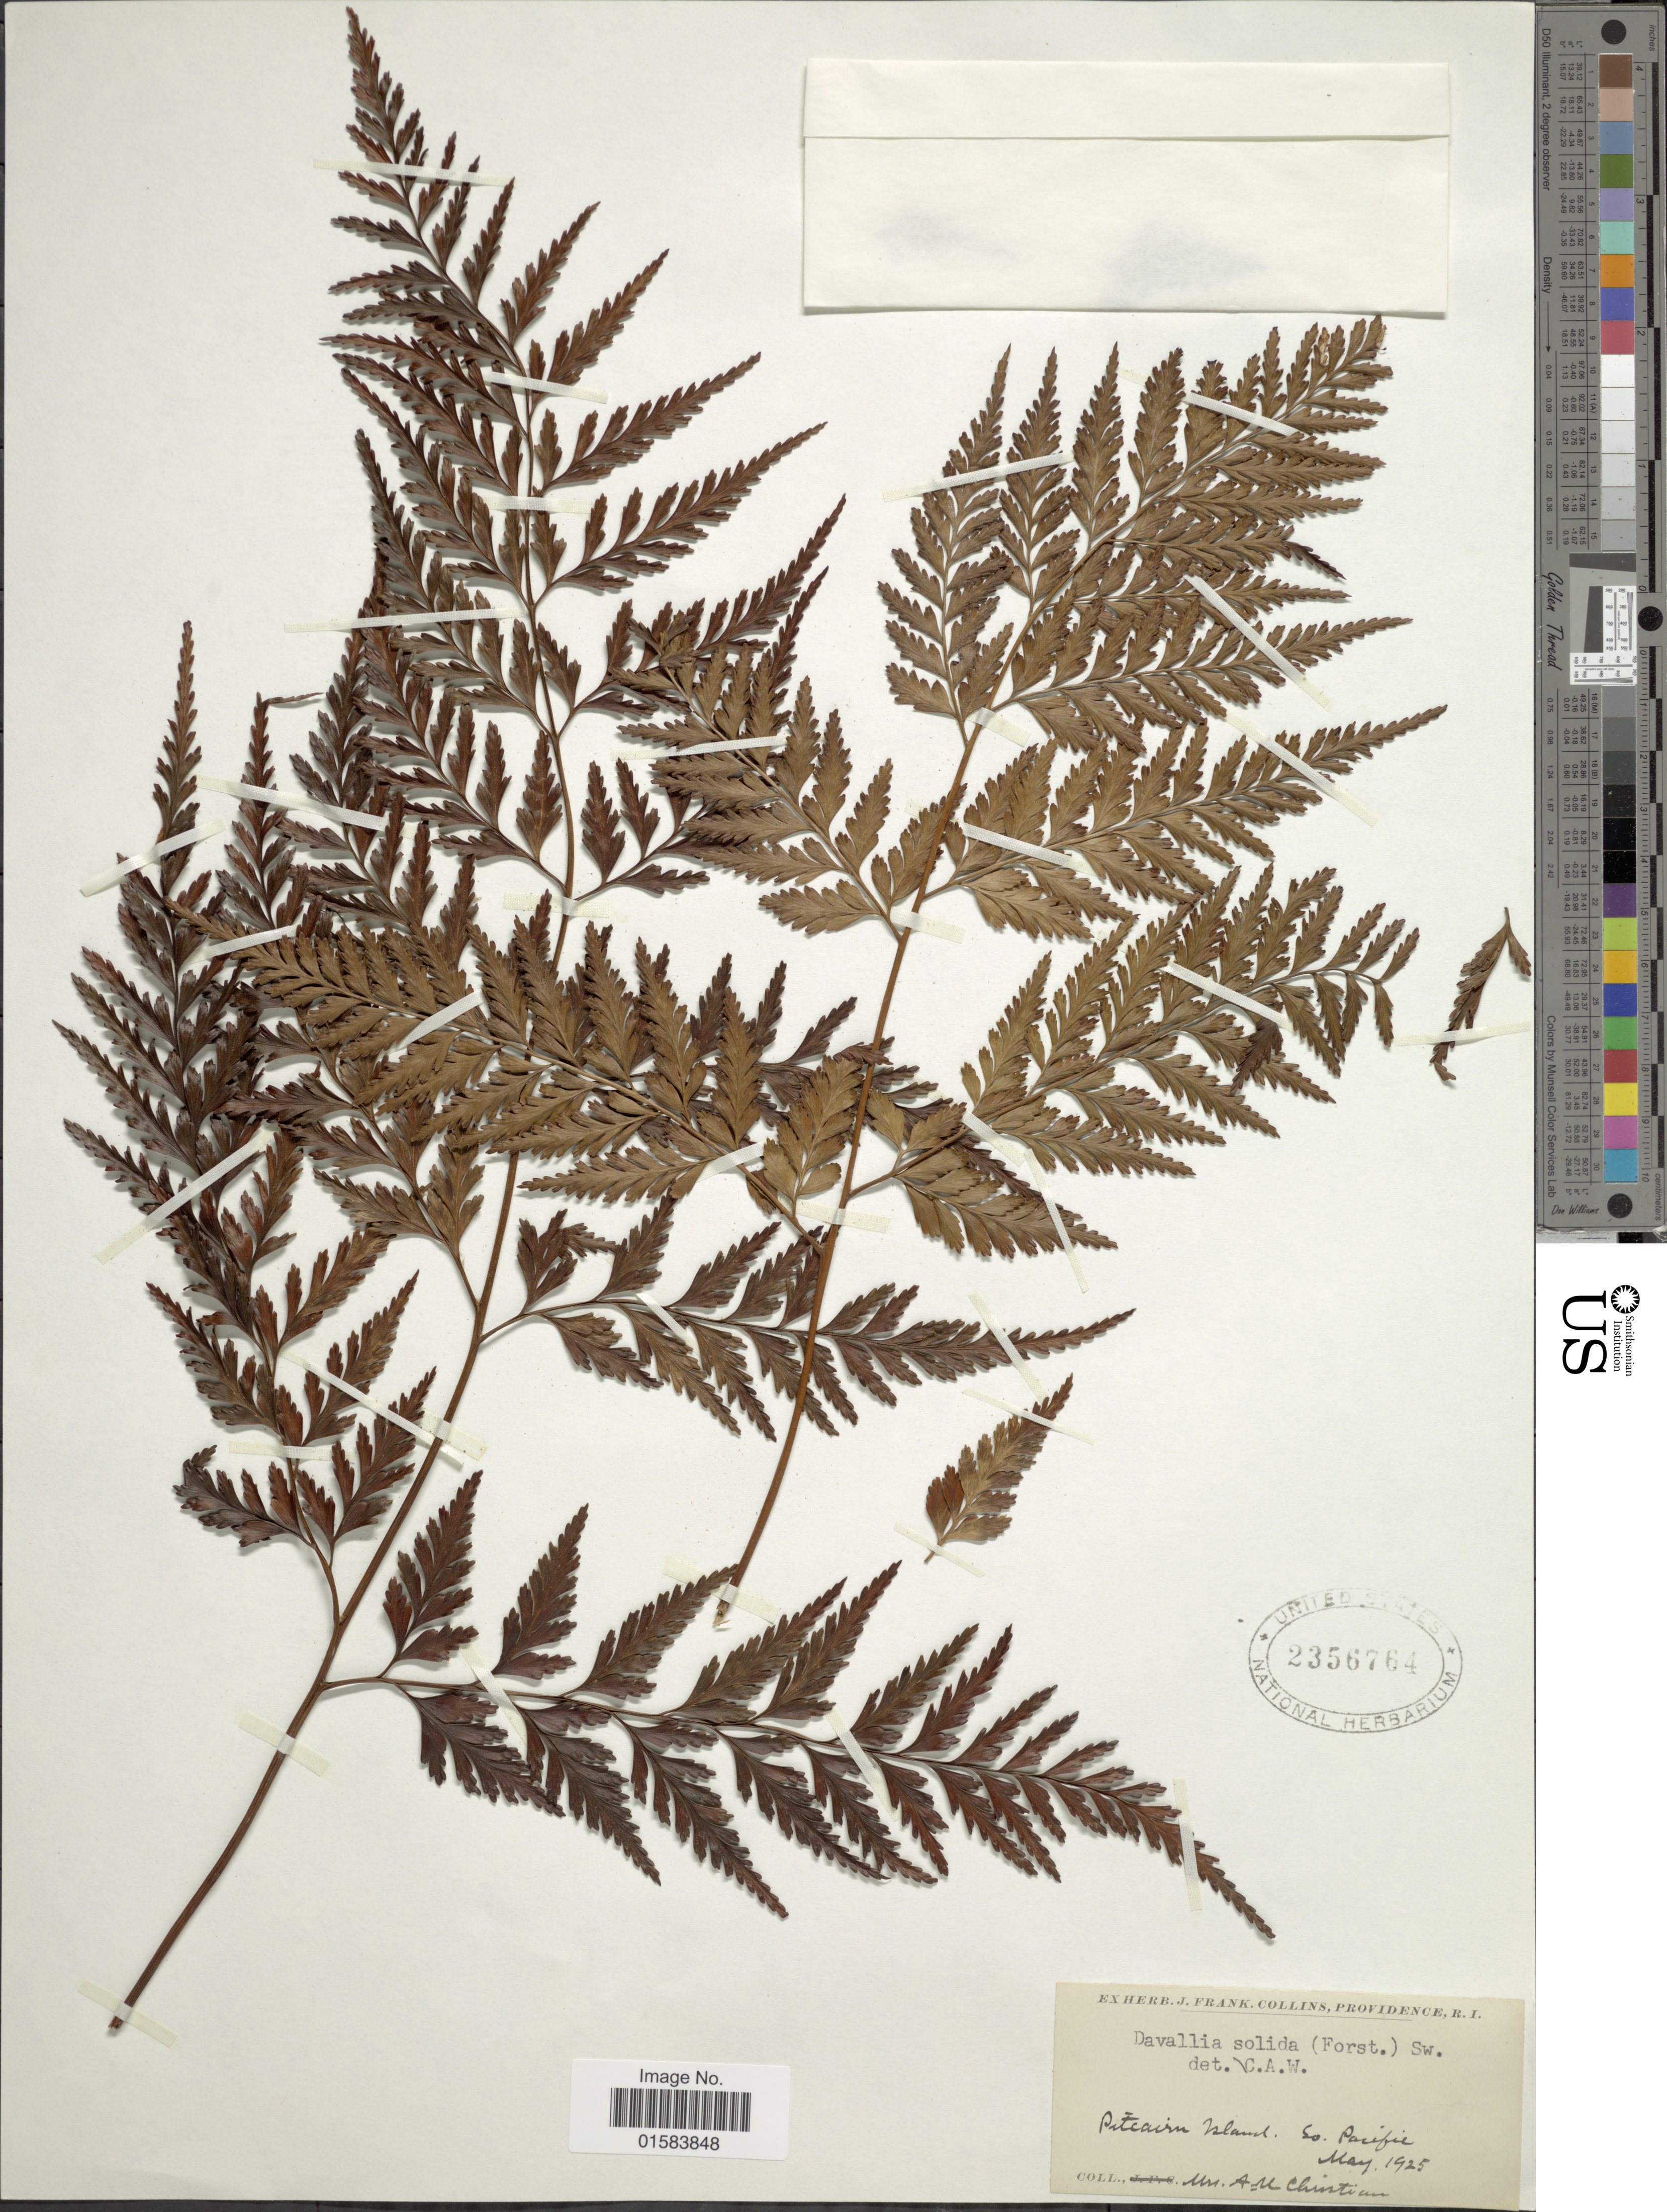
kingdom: Plantae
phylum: Tracheophyta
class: Polypodiopsida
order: Polypodiales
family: Davalliaceae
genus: Davallia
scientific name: Davallia solida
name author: (G. Forst.) Sw.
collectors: A. Christian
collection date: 1925-05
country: Pitcairn Islands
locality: So. Pacific [interpreted]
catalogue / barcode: US 2356764